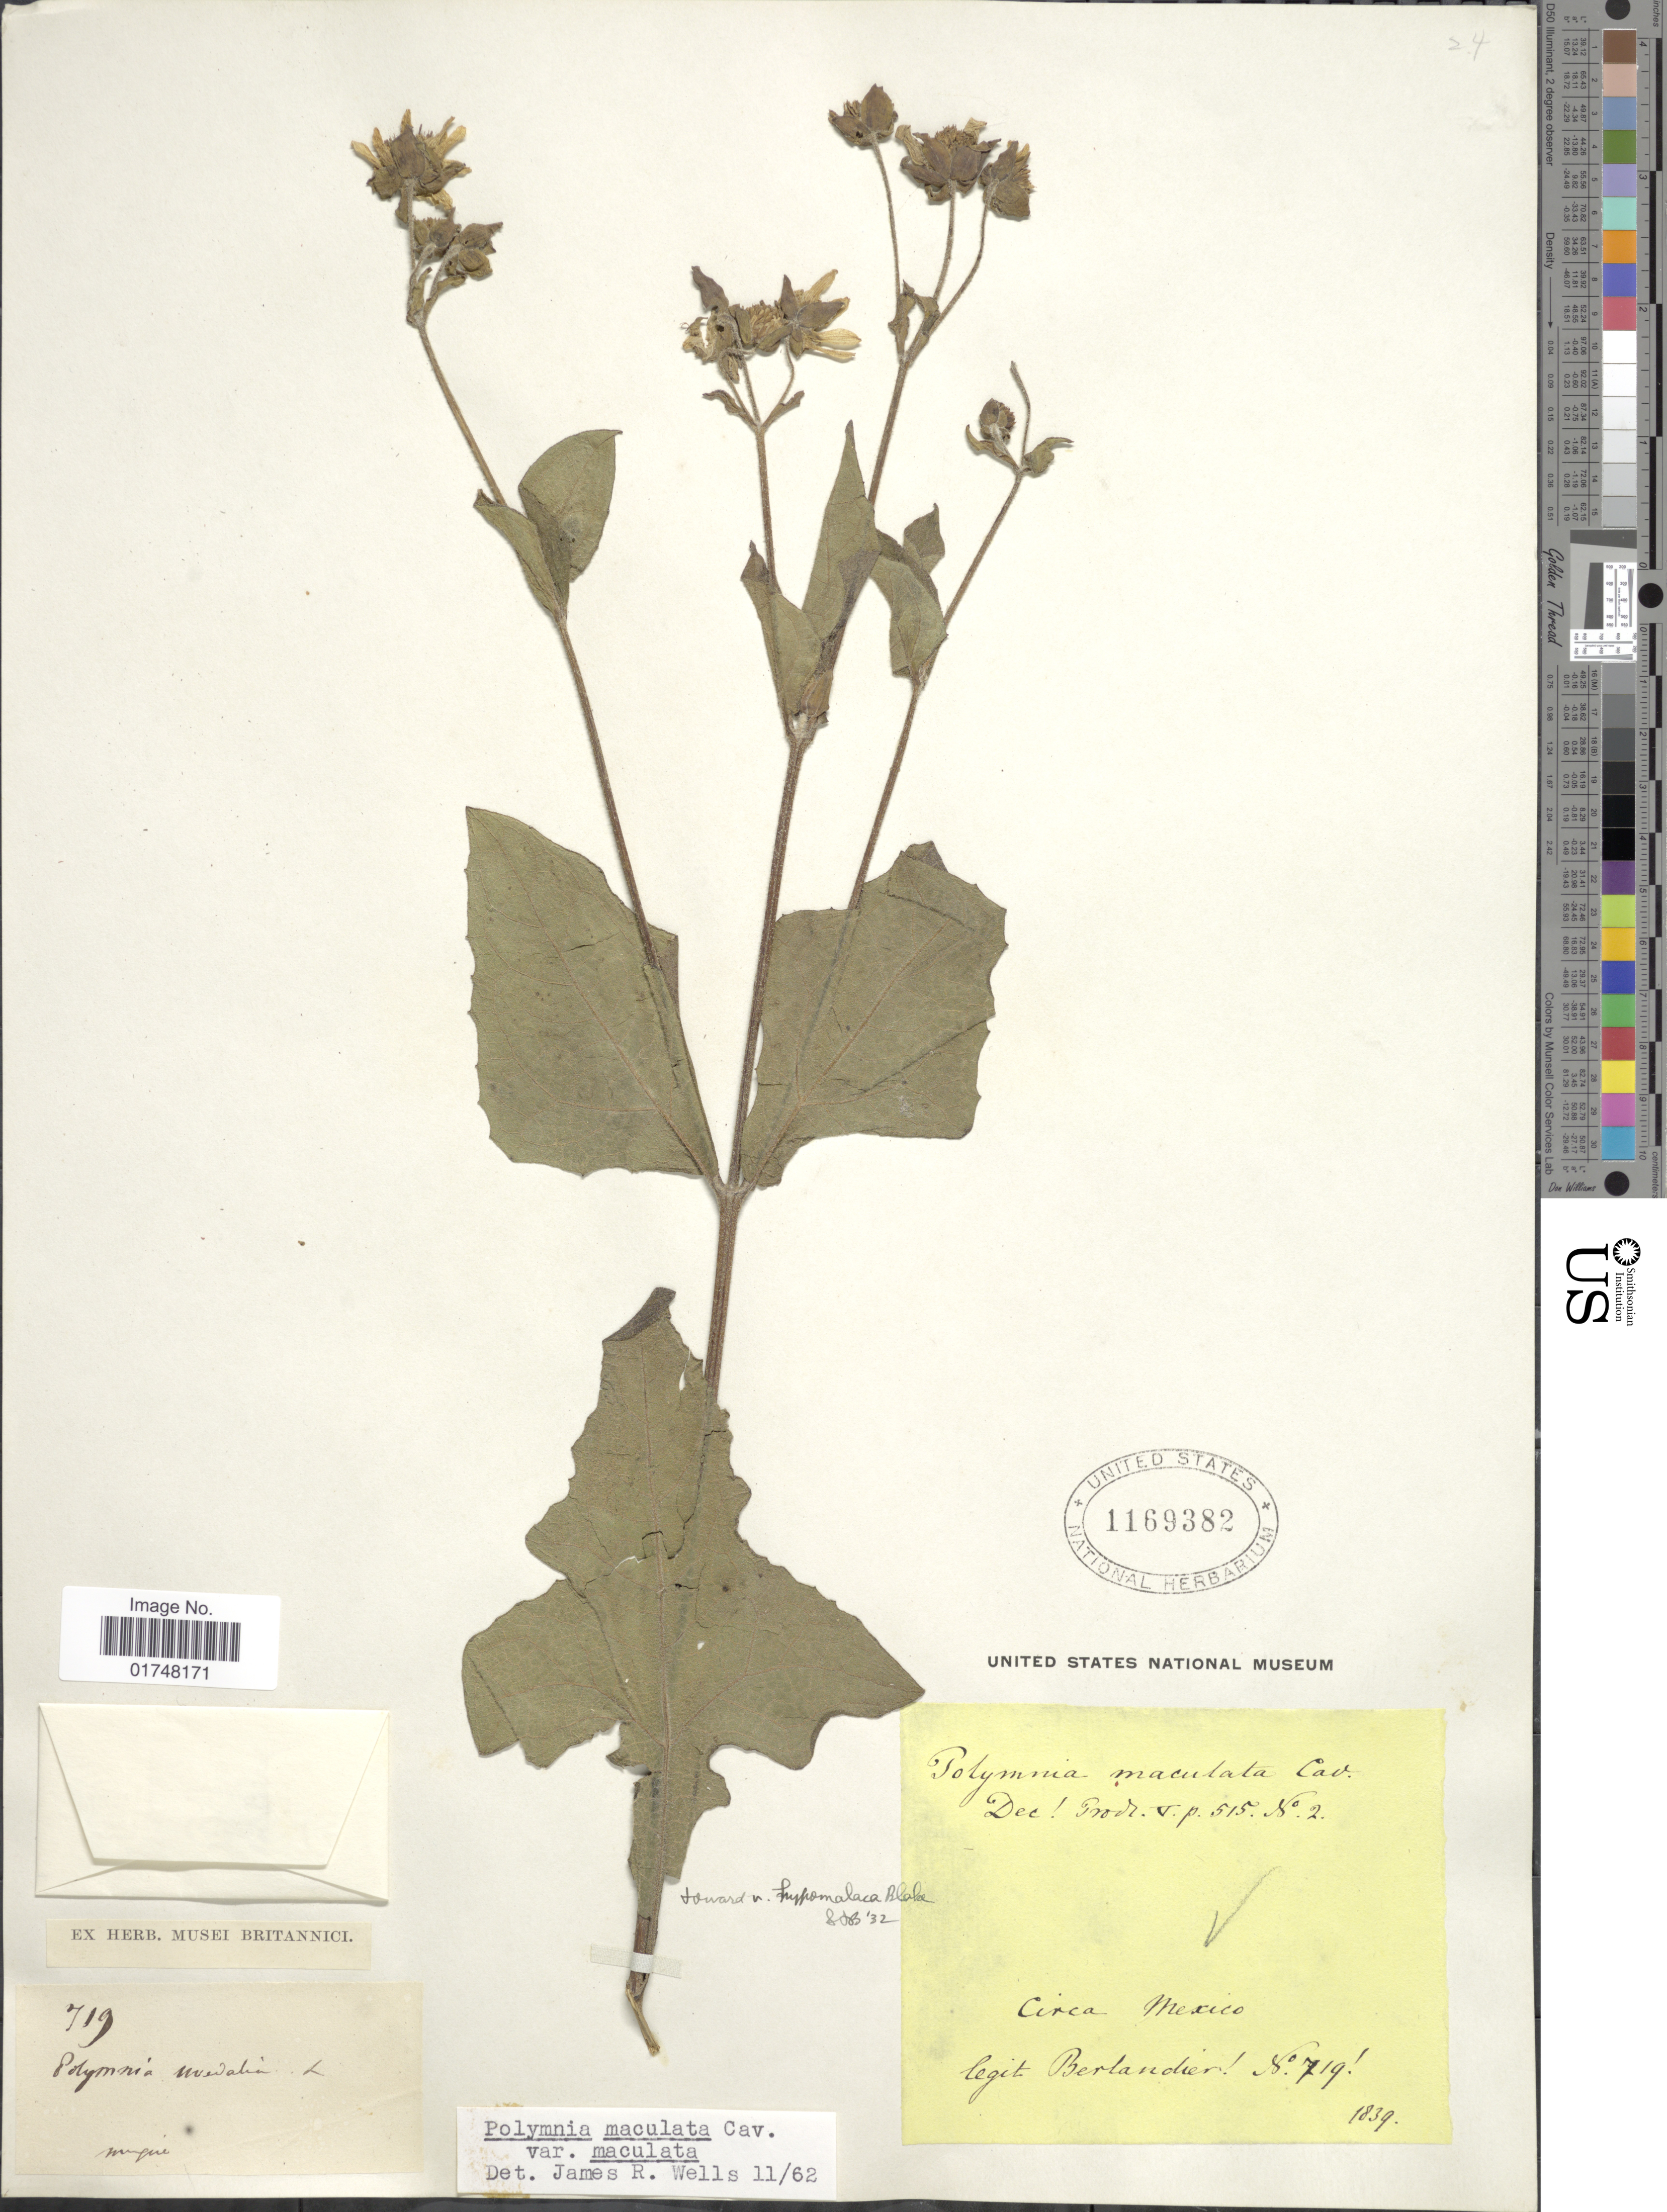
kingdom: Plantae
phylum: Tracheophyta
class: Magnoliopsida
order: Asterales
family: Asteraceae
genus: Smallanthus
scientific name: Smallanthus maculatus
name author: (Cav.) H. Rob.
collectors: J. L. Berlandier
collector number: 719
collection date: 1839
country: Mexico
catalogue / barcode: US 1169382